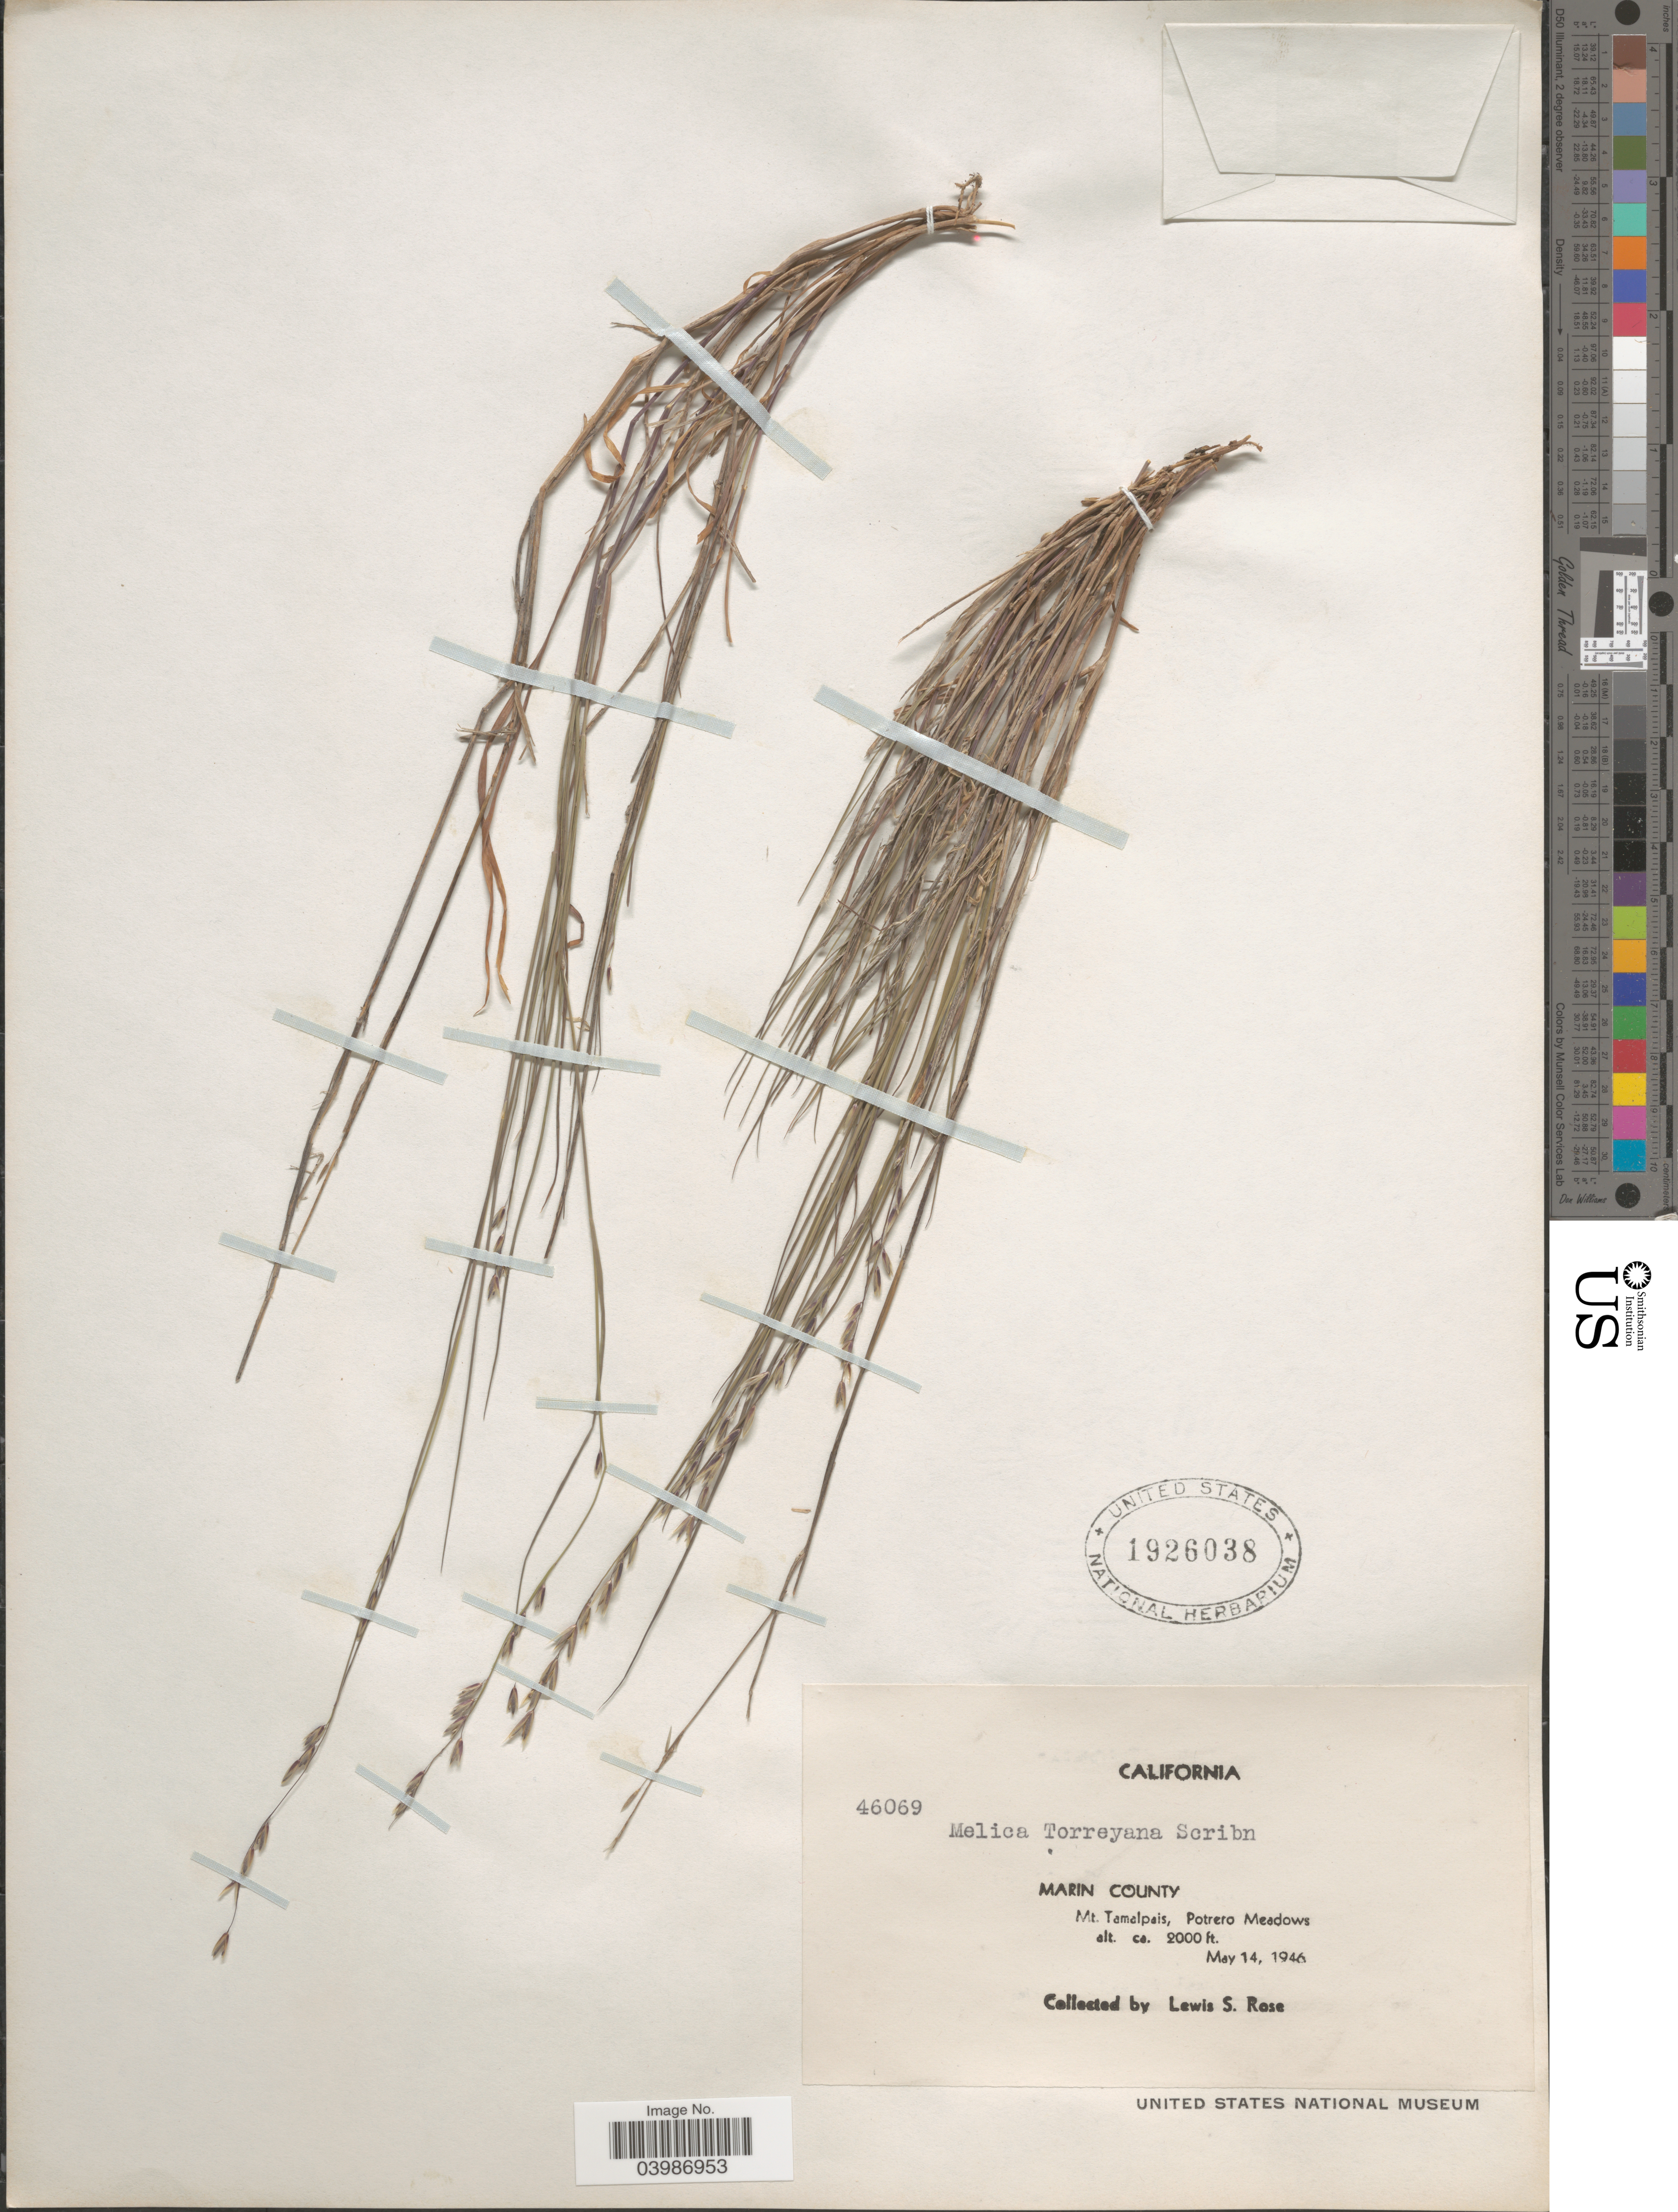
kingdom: Plantae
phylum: Tracheophyta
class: Liliopsida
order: Poales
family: Poaceae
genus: Melica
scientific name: Melica torreyana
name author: Scribn.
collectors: L. S. Rose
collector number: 46069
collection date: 1946-05-14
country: United States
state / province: California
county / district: Marin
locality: Marin County. Mt. Tamalpais, Potrero Meadows.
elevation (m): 610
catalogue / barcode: US 1926038